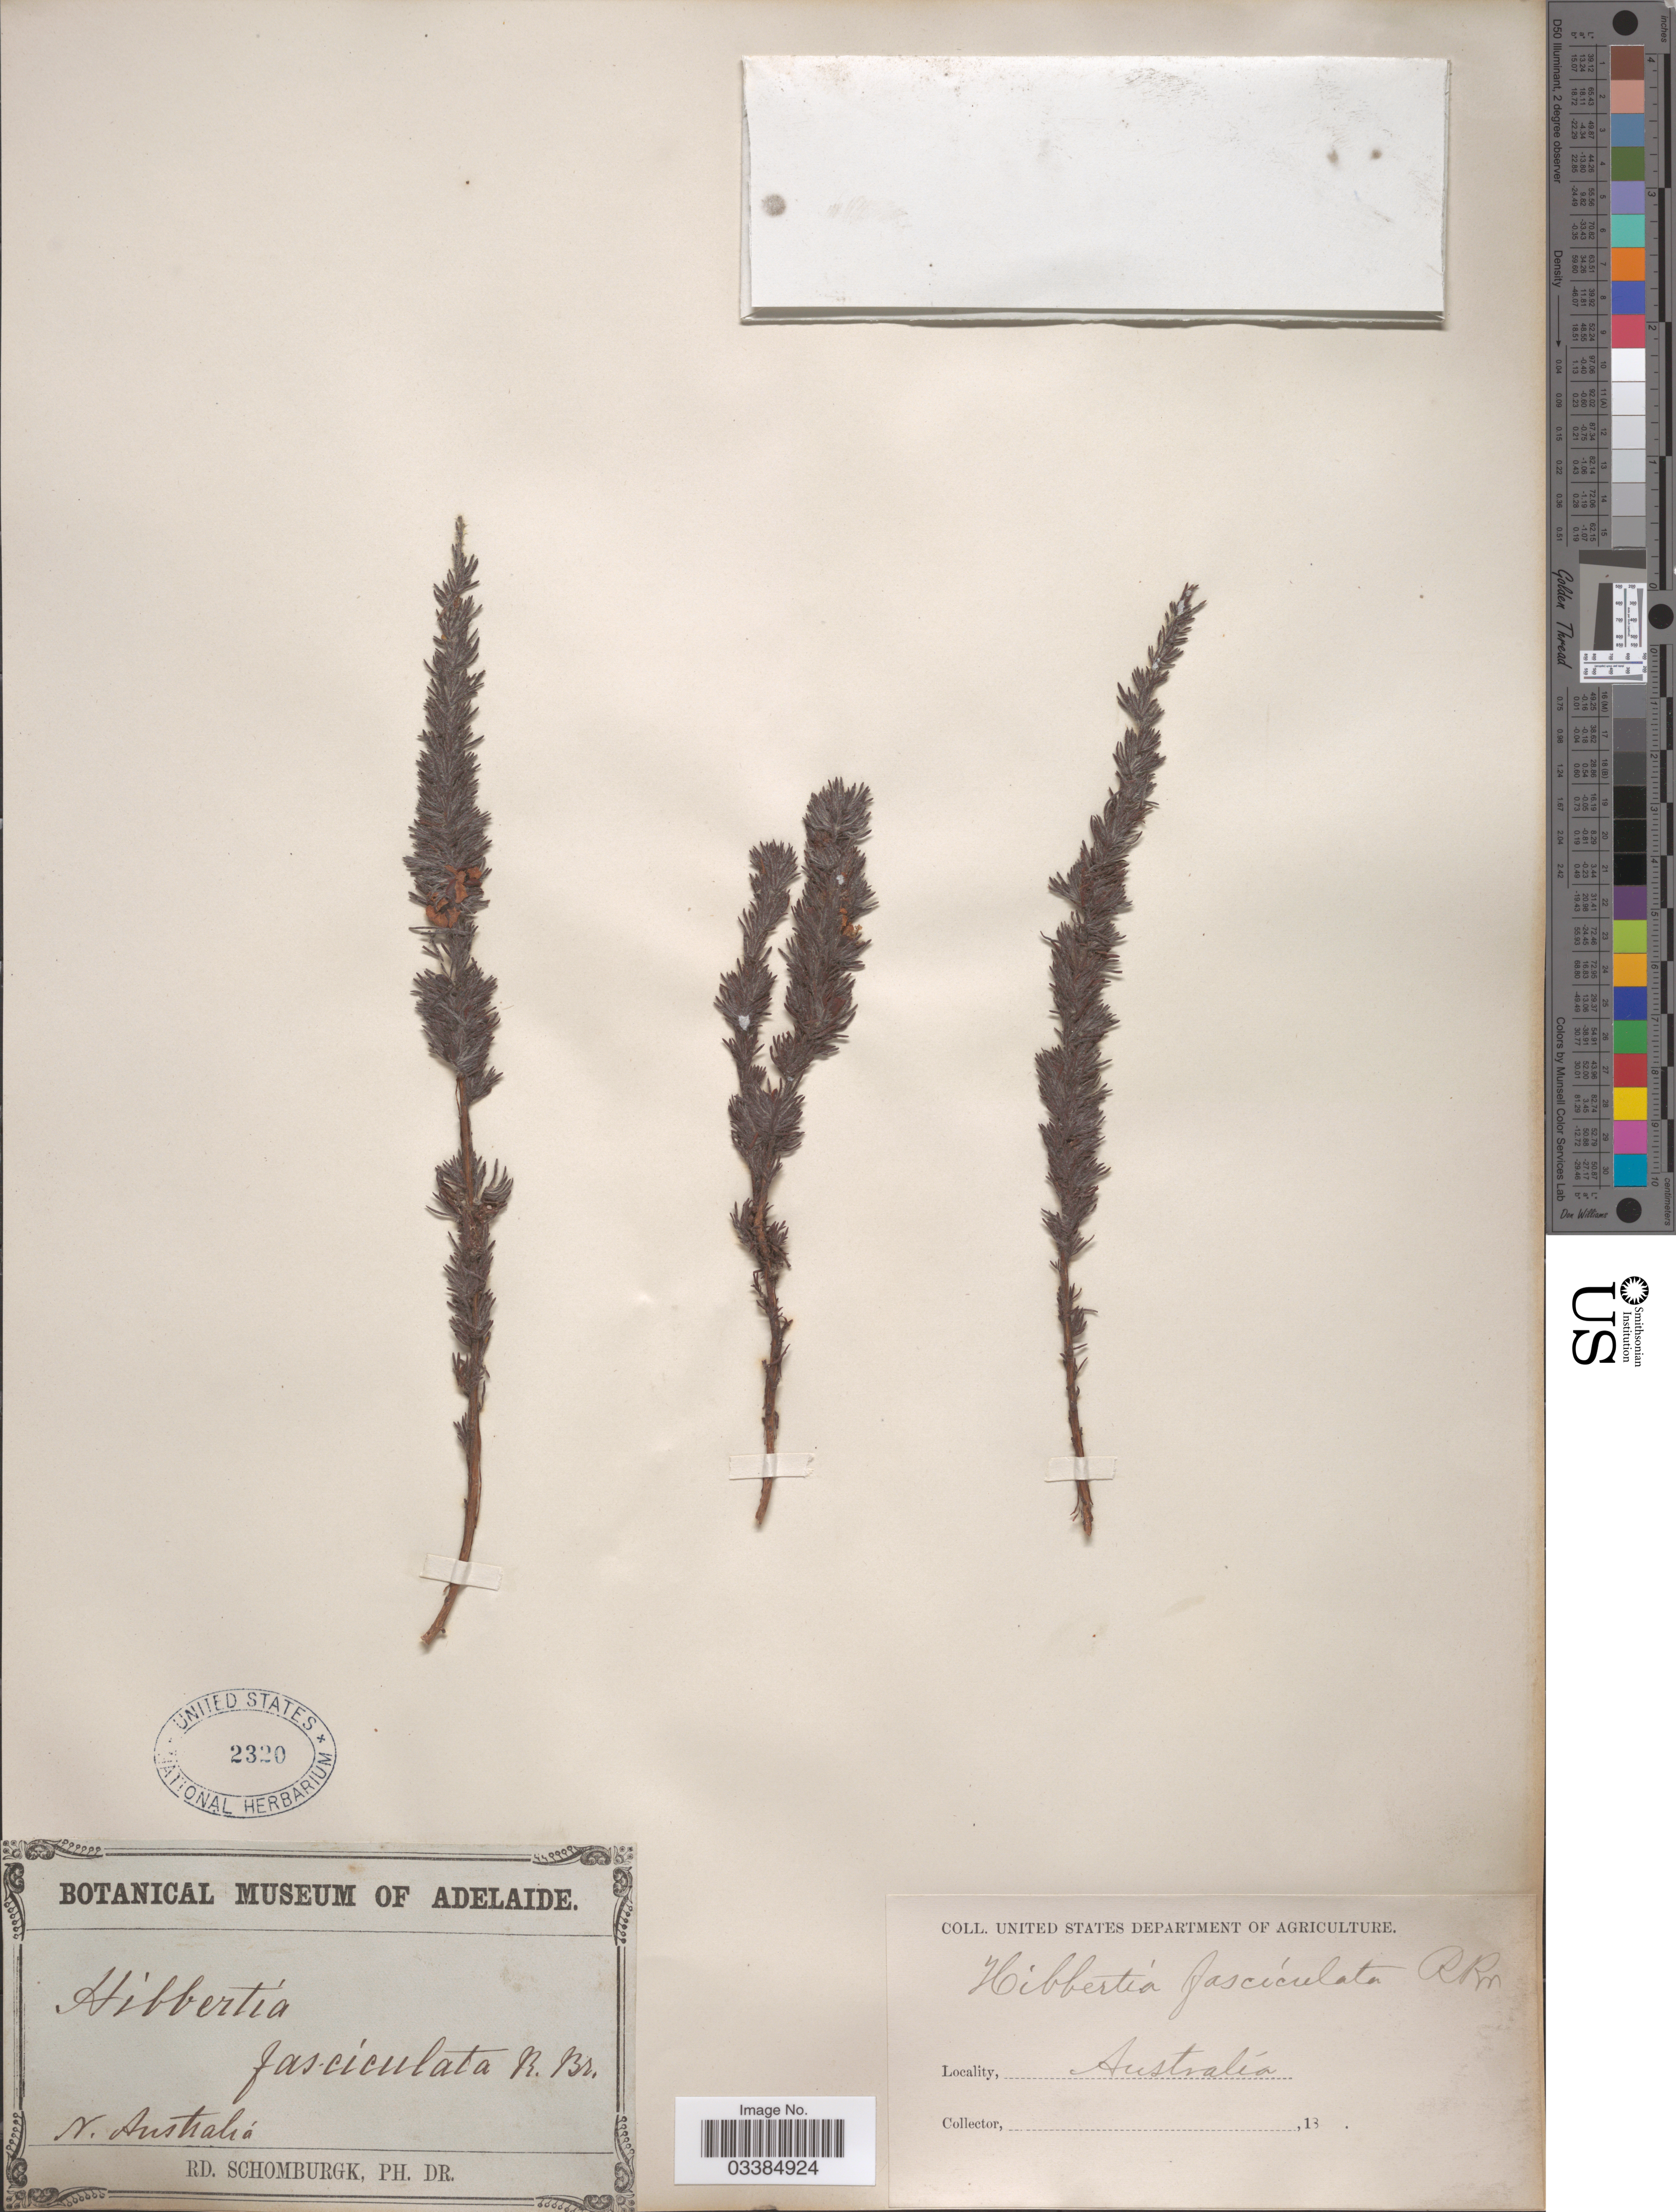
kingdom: Plantae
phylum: Tracheophyta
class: Magnoliopsida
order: Dilleniales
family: Dilleniaceae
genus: Hibbertia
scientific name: Hibbertia fasciculata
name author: R. Br. ex DC.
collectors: M. R. Schomburgk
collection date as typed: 18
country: Australia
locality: N. Australia.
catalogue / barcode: US 2320